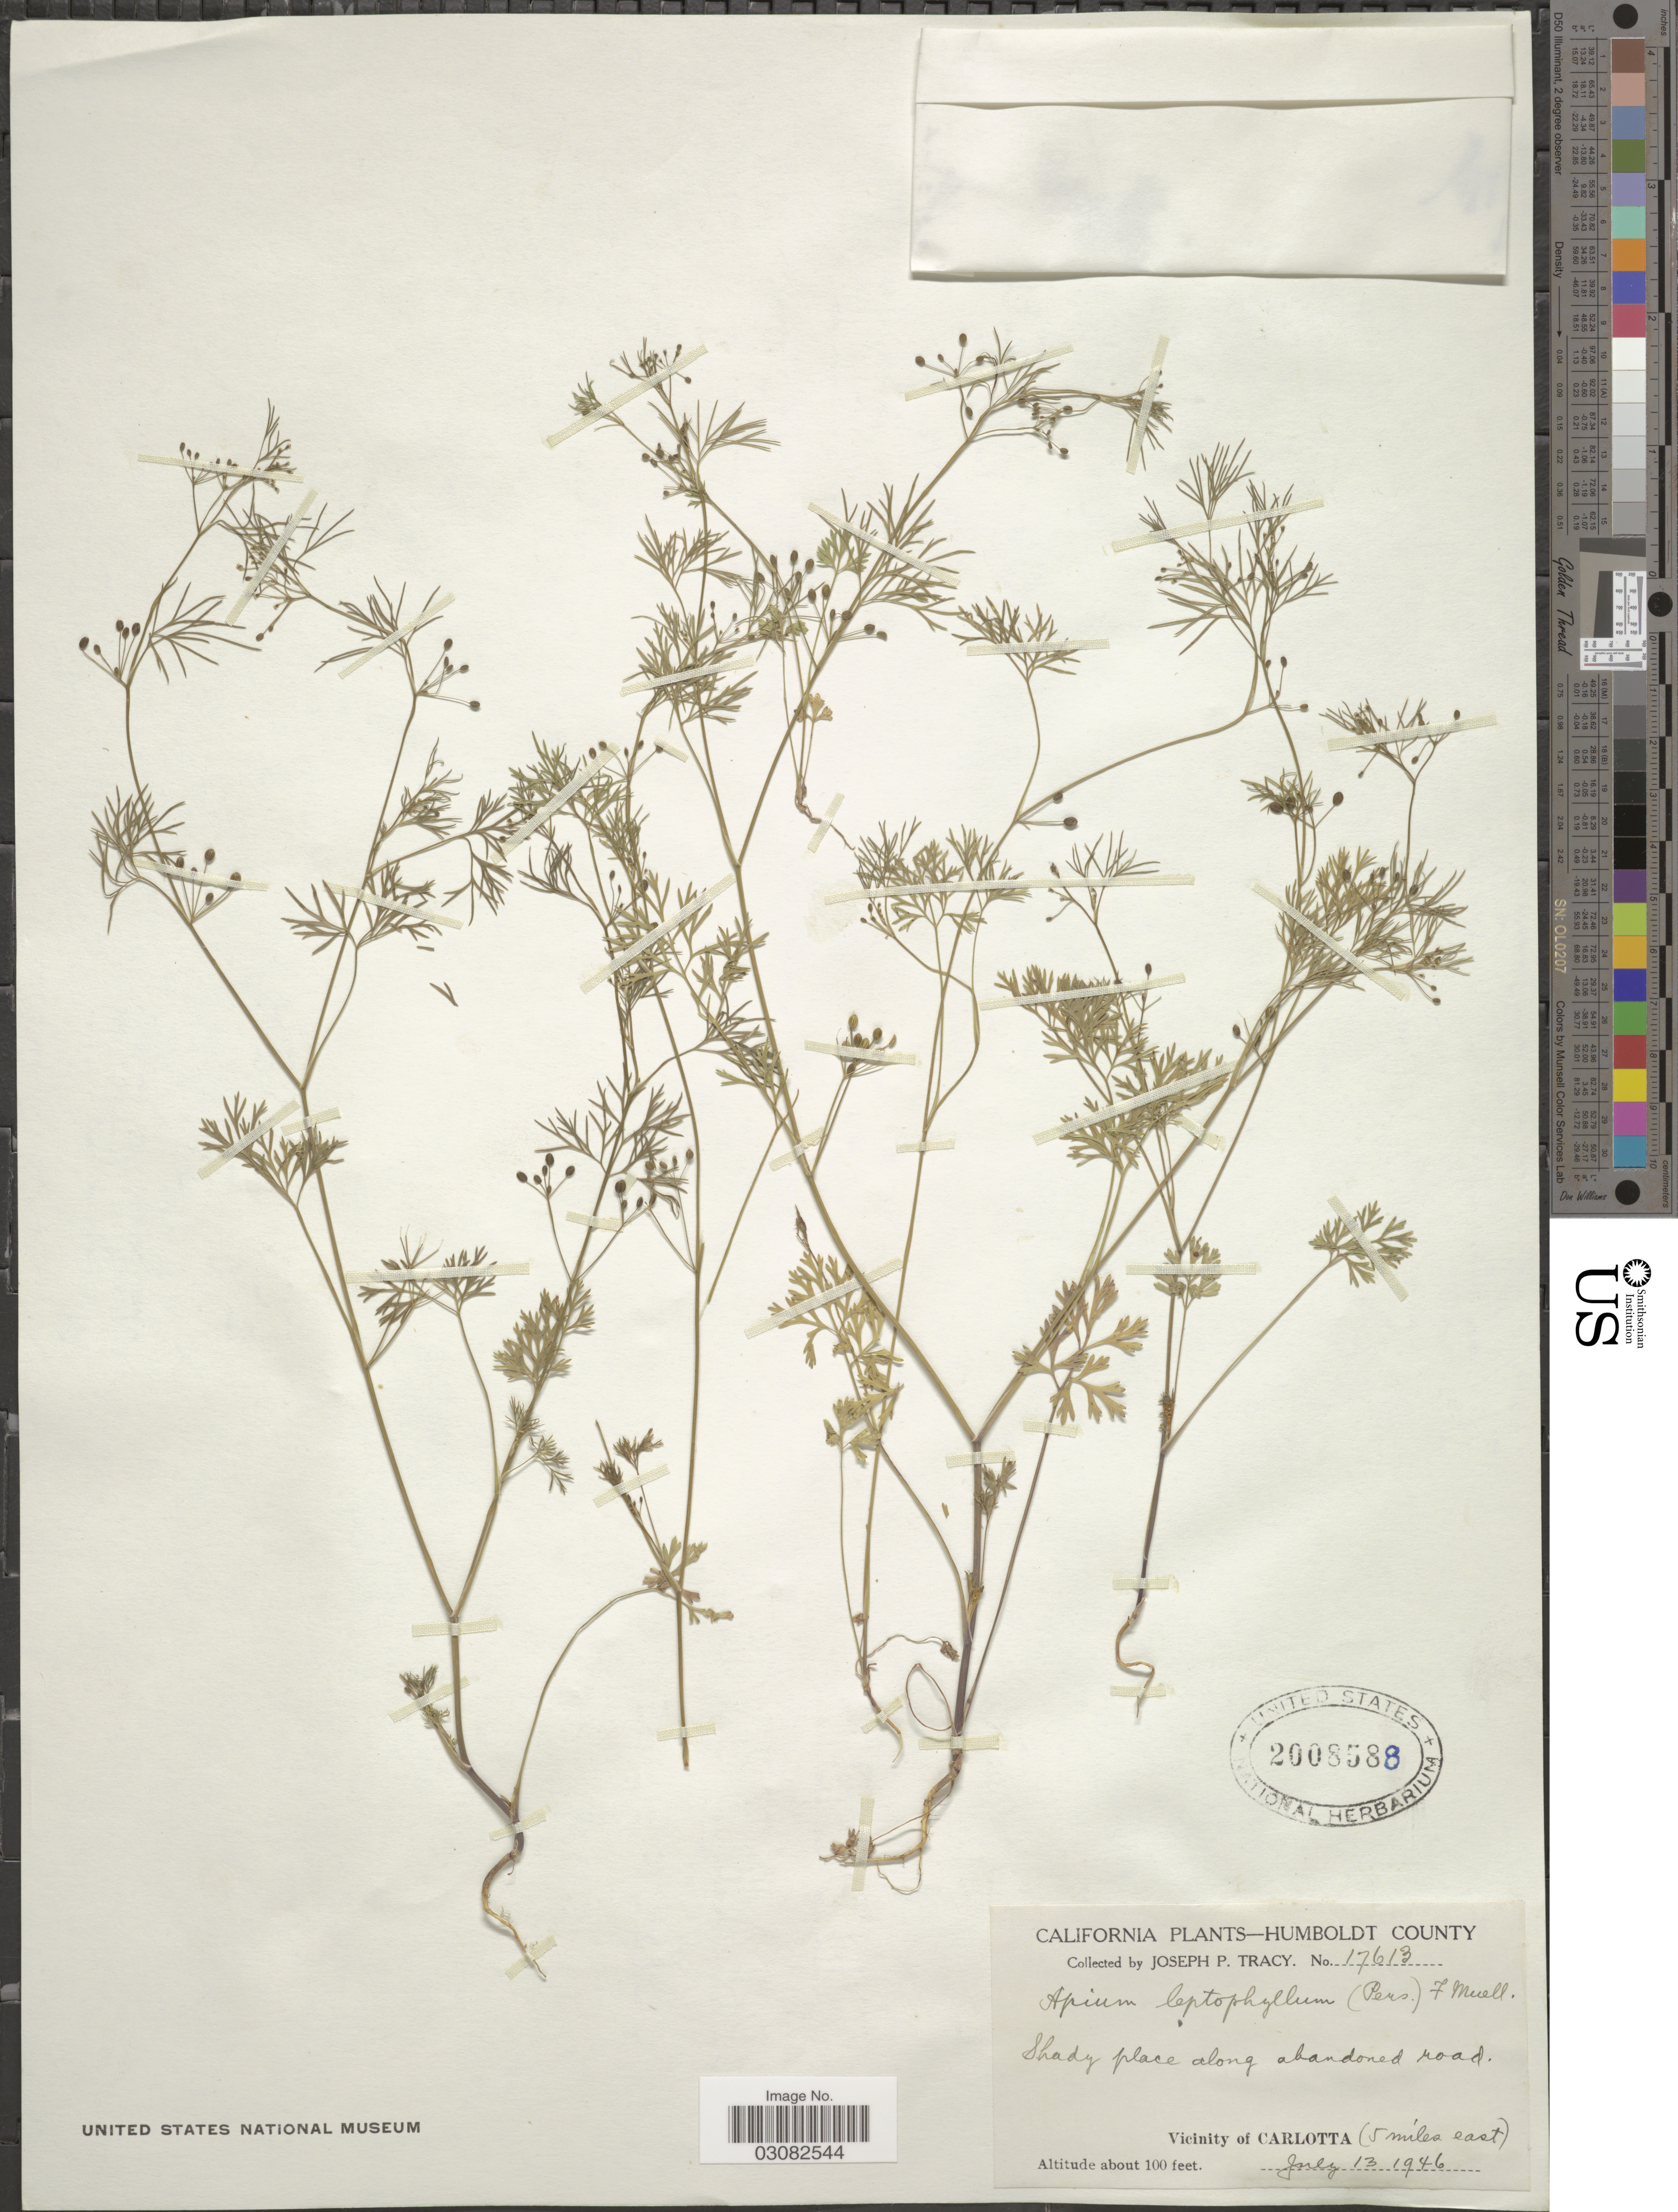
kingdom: Plantae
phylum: Tracheophyta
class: Magnoliopsida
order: Apiales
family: Apiaceae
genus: Apium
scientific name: Apium leptophyllum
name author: (Pers.) F. Muell. ex Benth.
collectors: J. Tracy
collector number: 17613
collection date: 1946-07-13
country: United States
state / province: California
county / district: Humboldt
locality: Humboldt County. Vicinity of Carlotta (5 miles east).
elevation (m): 30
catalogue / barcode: US 2008588